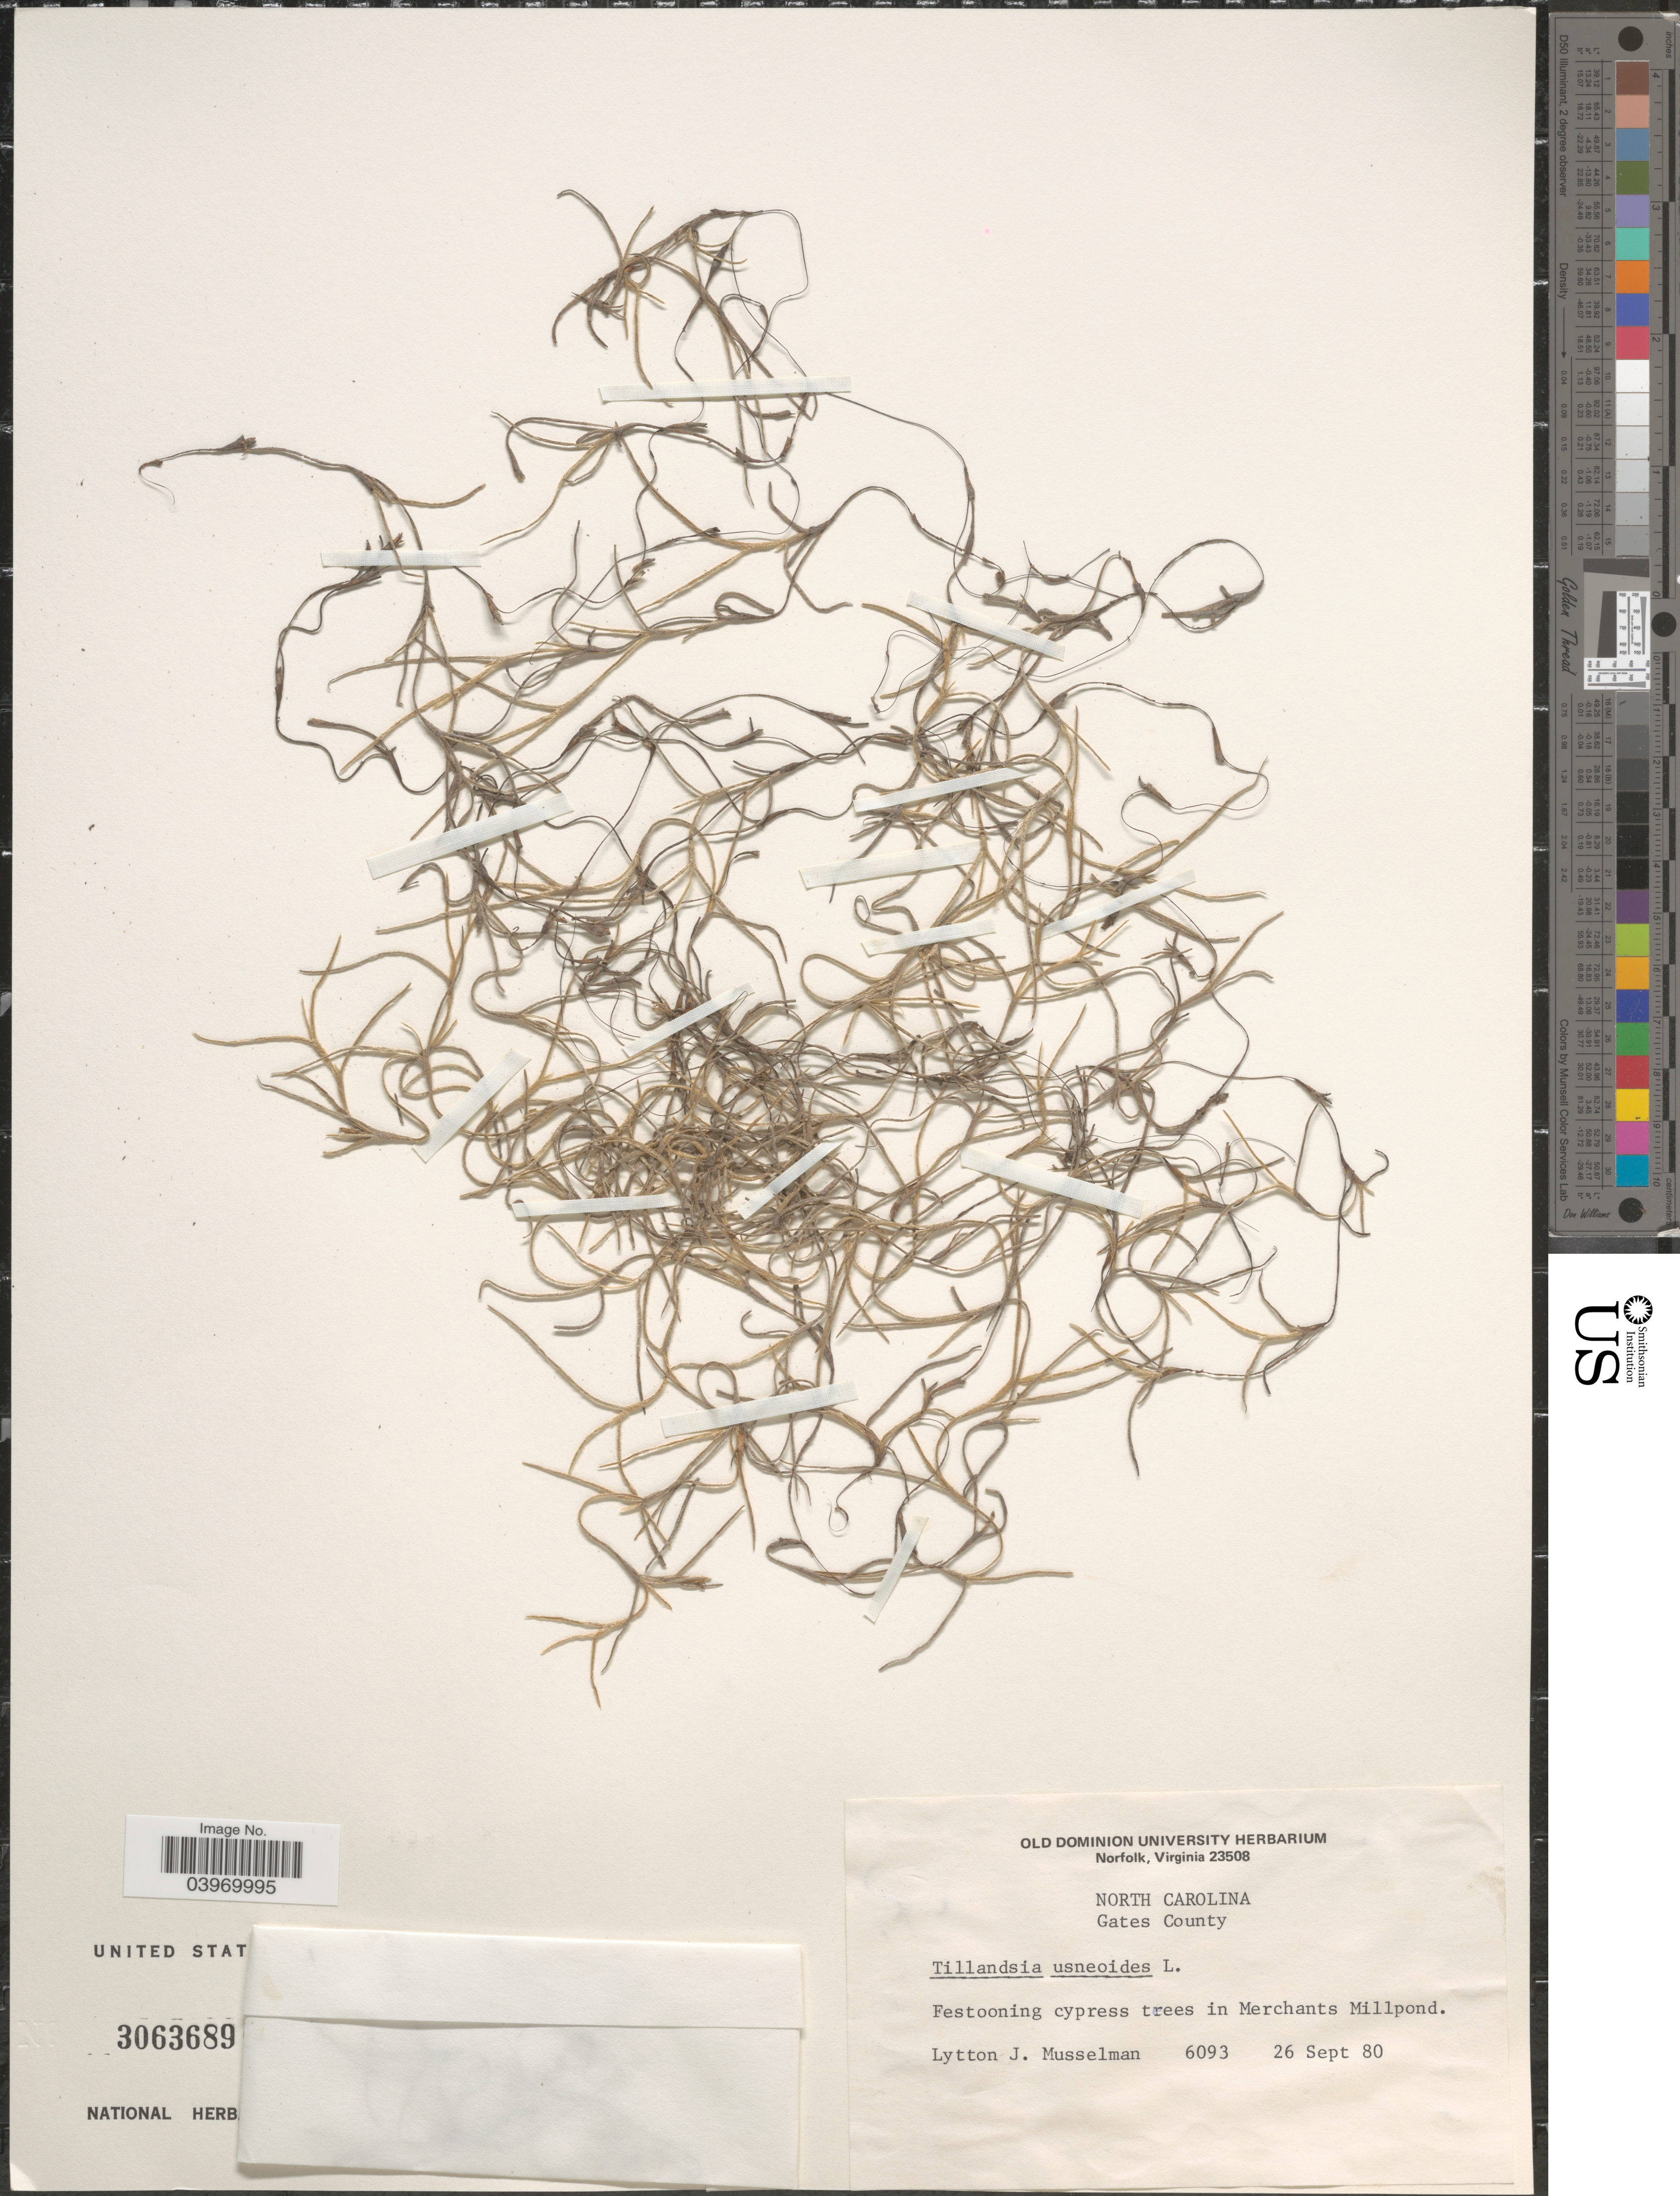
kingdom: Plantae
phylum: Tracheophyta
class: Liliopsida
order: Poales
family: Bromeliaceae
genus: Tillandsia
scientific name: Tillandsia usneoides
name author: (L.) L.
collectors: L. J. Musselman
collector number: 6093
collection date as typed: Transcribed d/m/y: 26/9/80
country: United States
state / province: North Carolina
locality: Gates County. Festooning cypress trees in Merchants Millpond.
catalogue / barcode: US 3063689